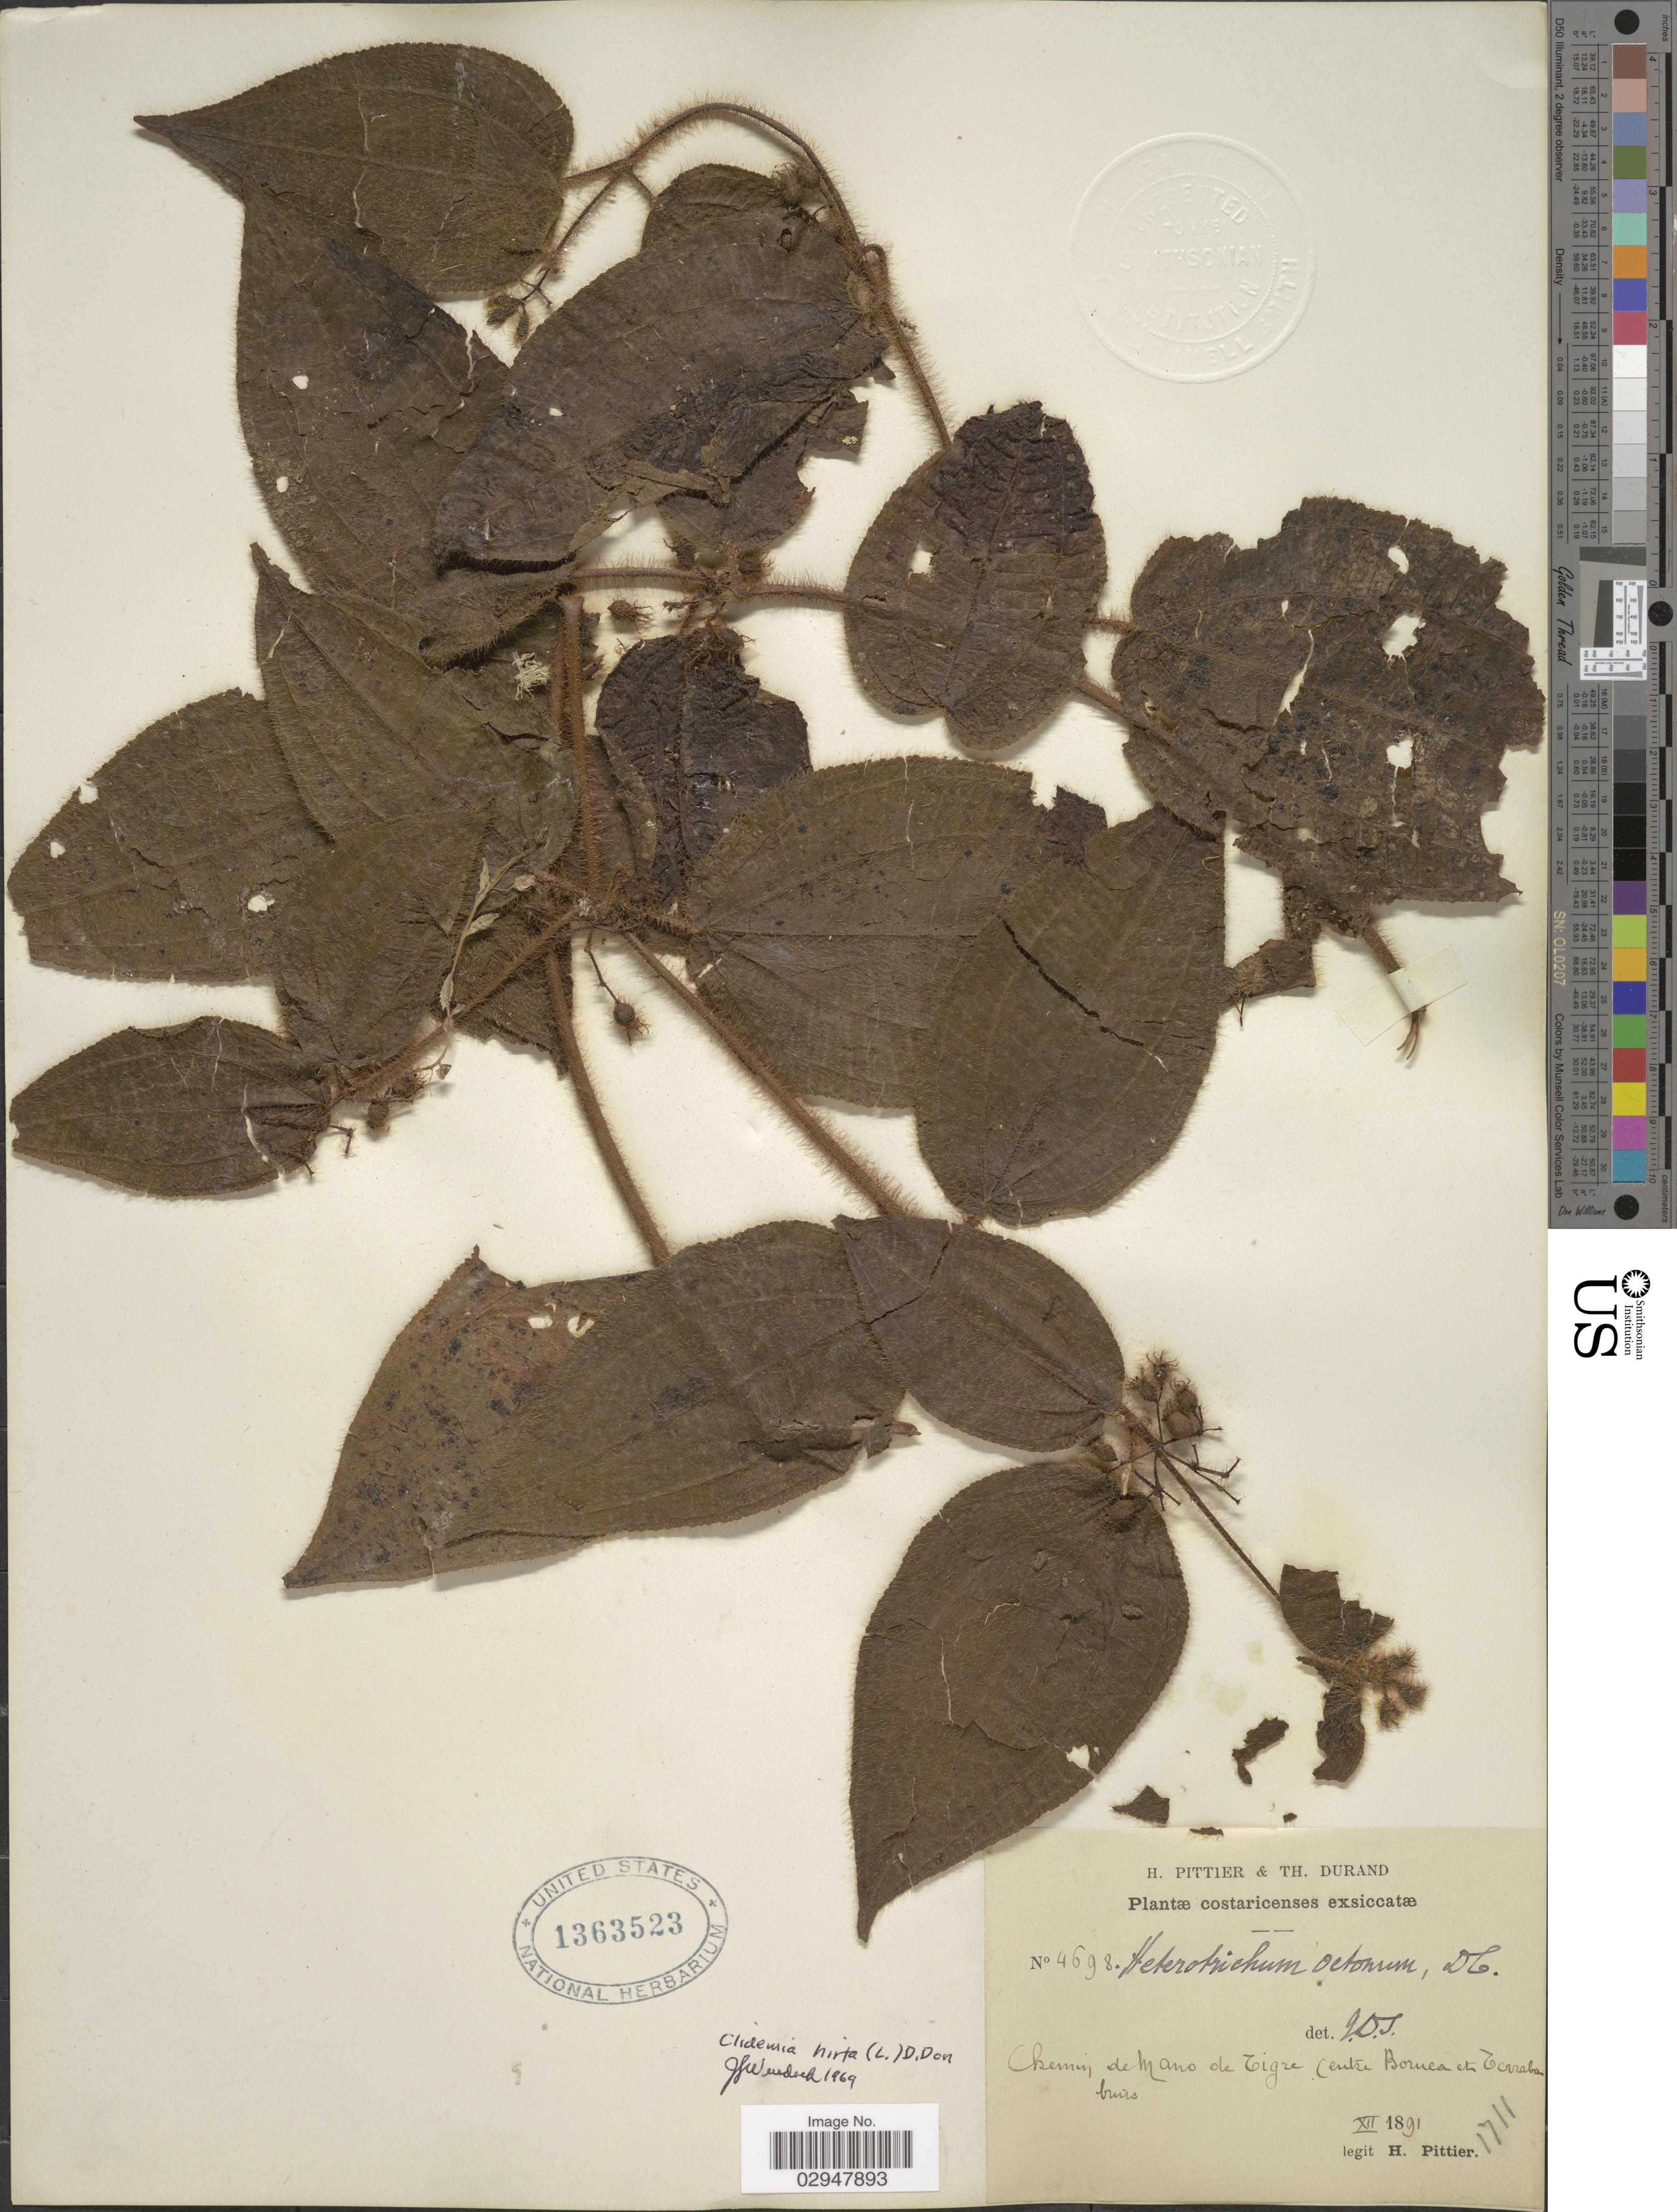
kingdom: Plantae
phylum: Tracheophyta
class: Magnoliopsida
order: Myrtales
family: Melastomataceae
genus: Miconia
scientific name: Miconia hirta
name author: Cogn.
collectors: H. F. Pittier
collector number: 4698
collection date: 1891-12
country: Costa Rica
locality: Chemin de Mano de Tigre (entre Boruca et Terraba)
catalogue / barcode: US 1363523